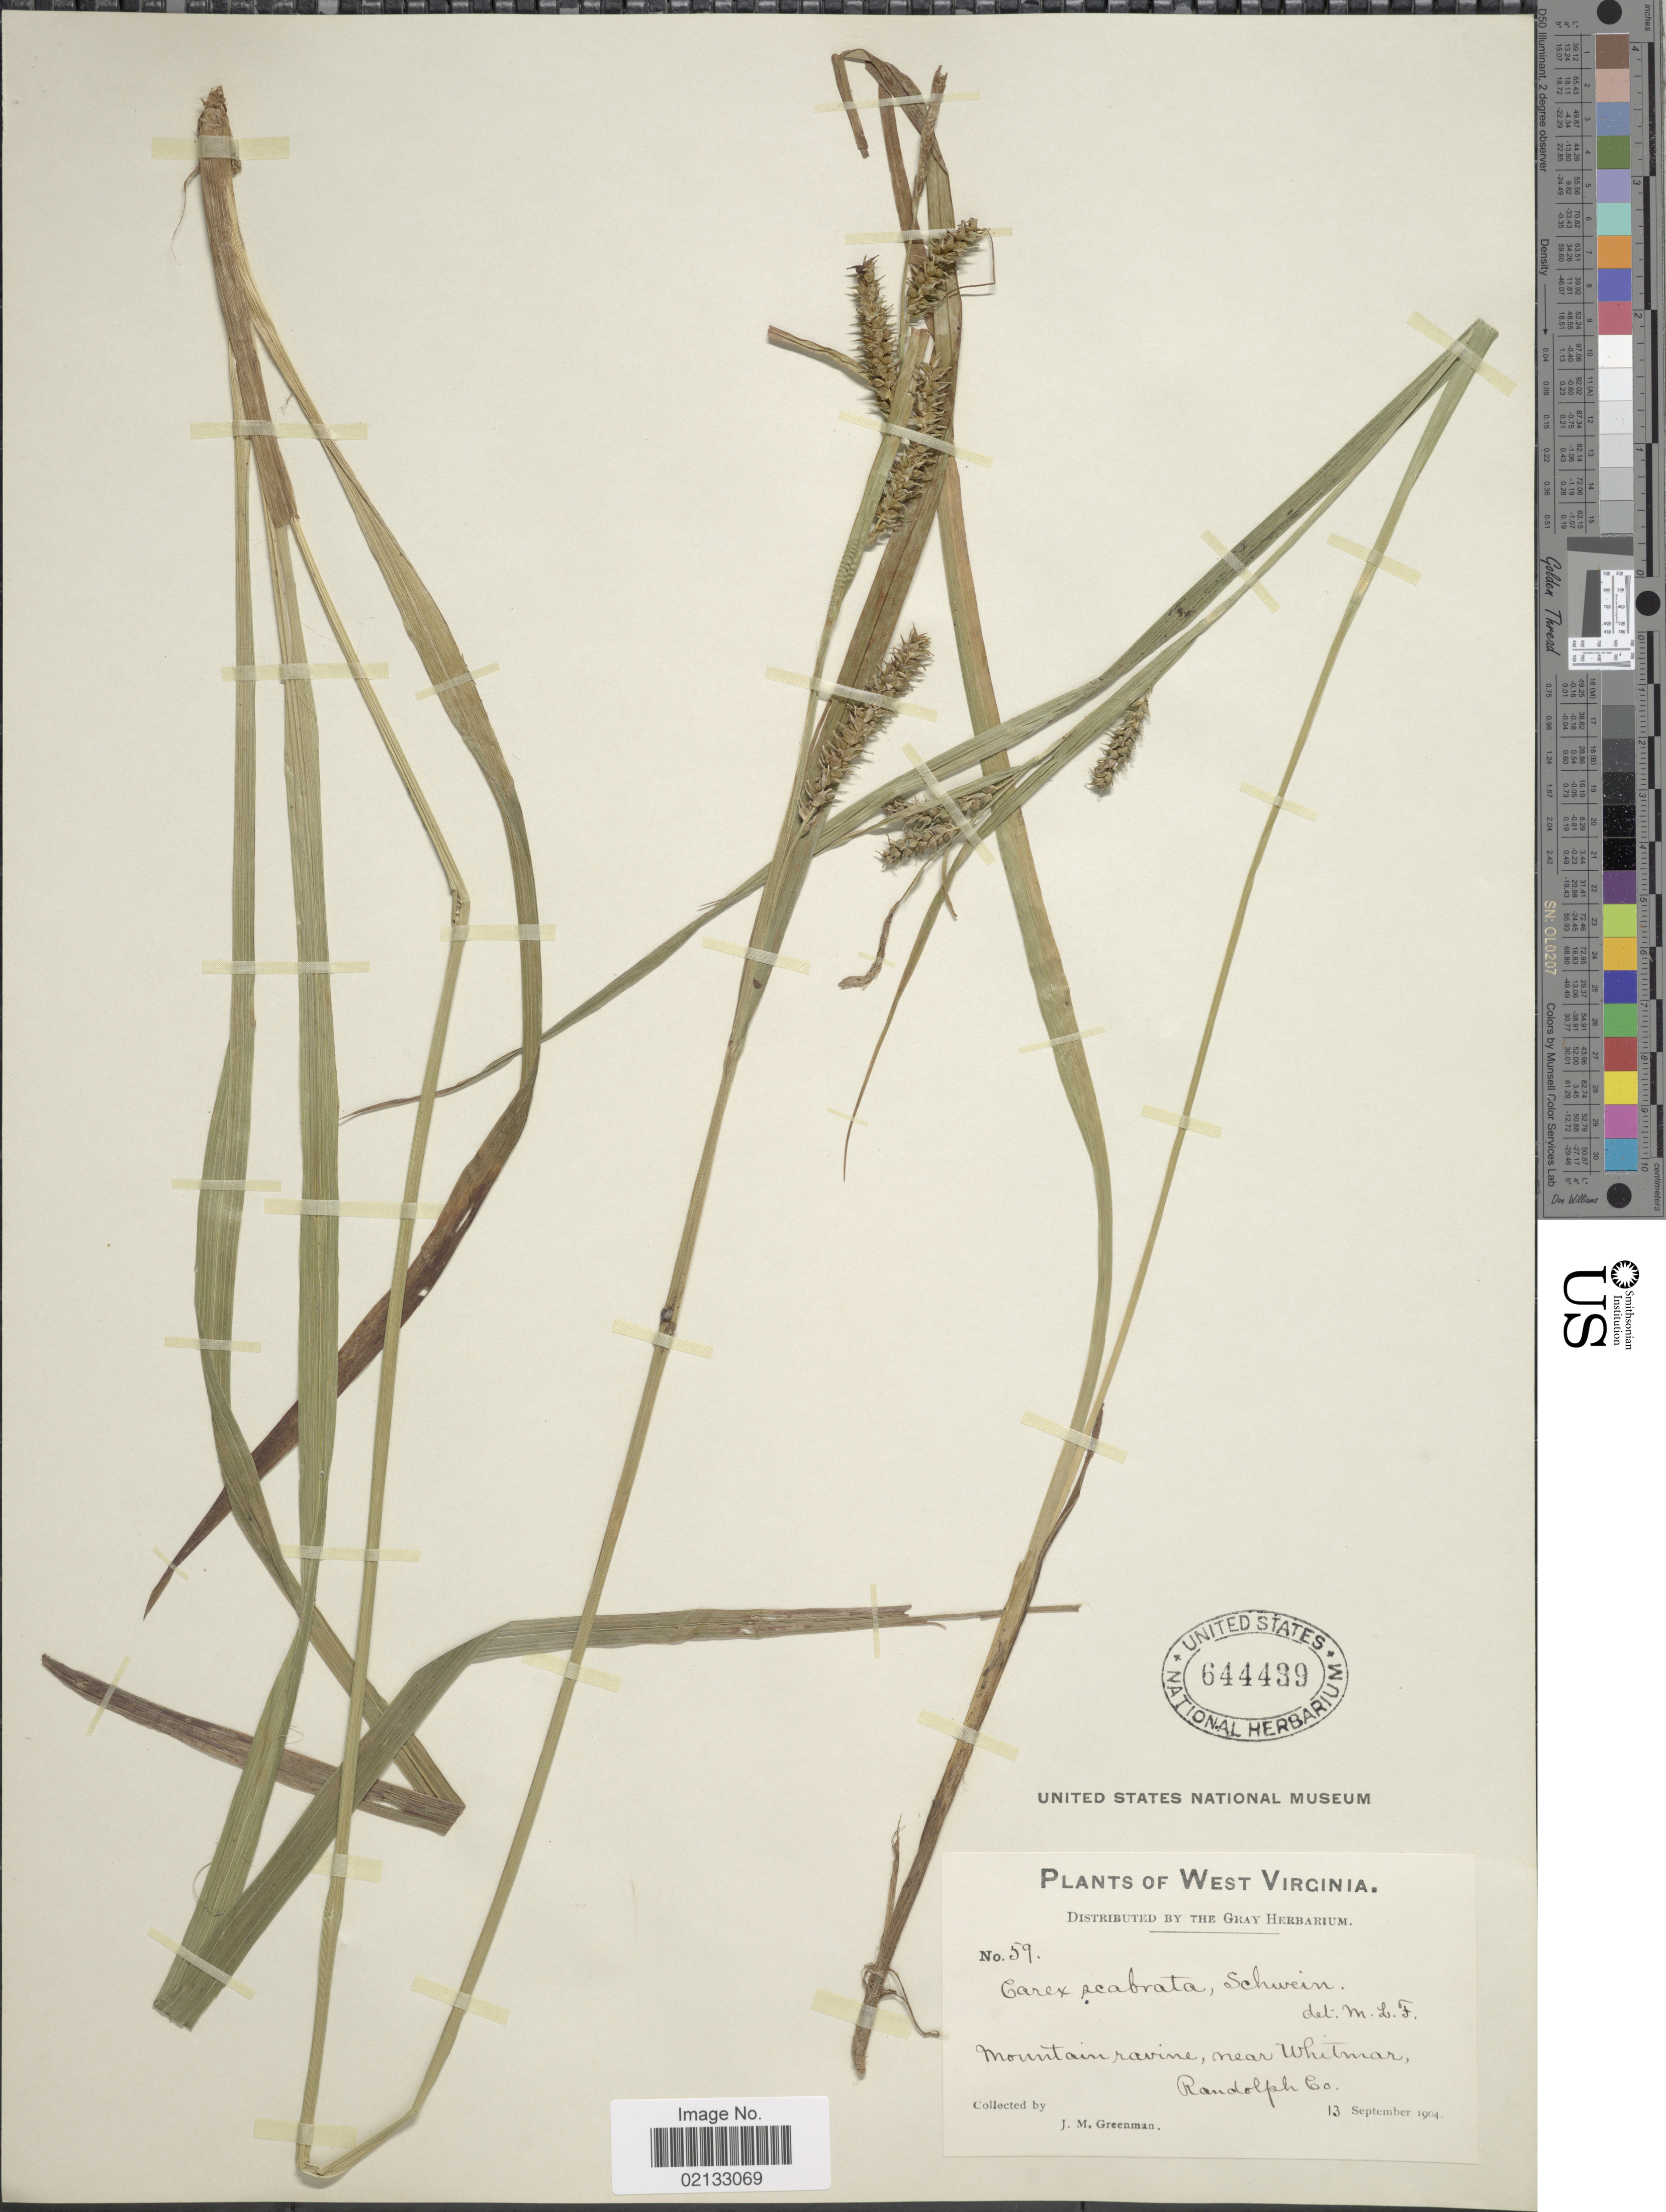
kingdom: Plantae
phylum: Tracheophyta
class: Liliopsida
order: Poales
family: Cyperaceae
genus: Carex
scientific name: Carex scabrata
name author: Schwein.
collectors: J. M. Greenman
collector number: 59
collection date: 1904-09-13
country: United States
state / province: West Virginia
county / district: Randolph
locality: Mountain ravine, near Whitmar, Randolph Co.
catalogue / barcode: US 644439